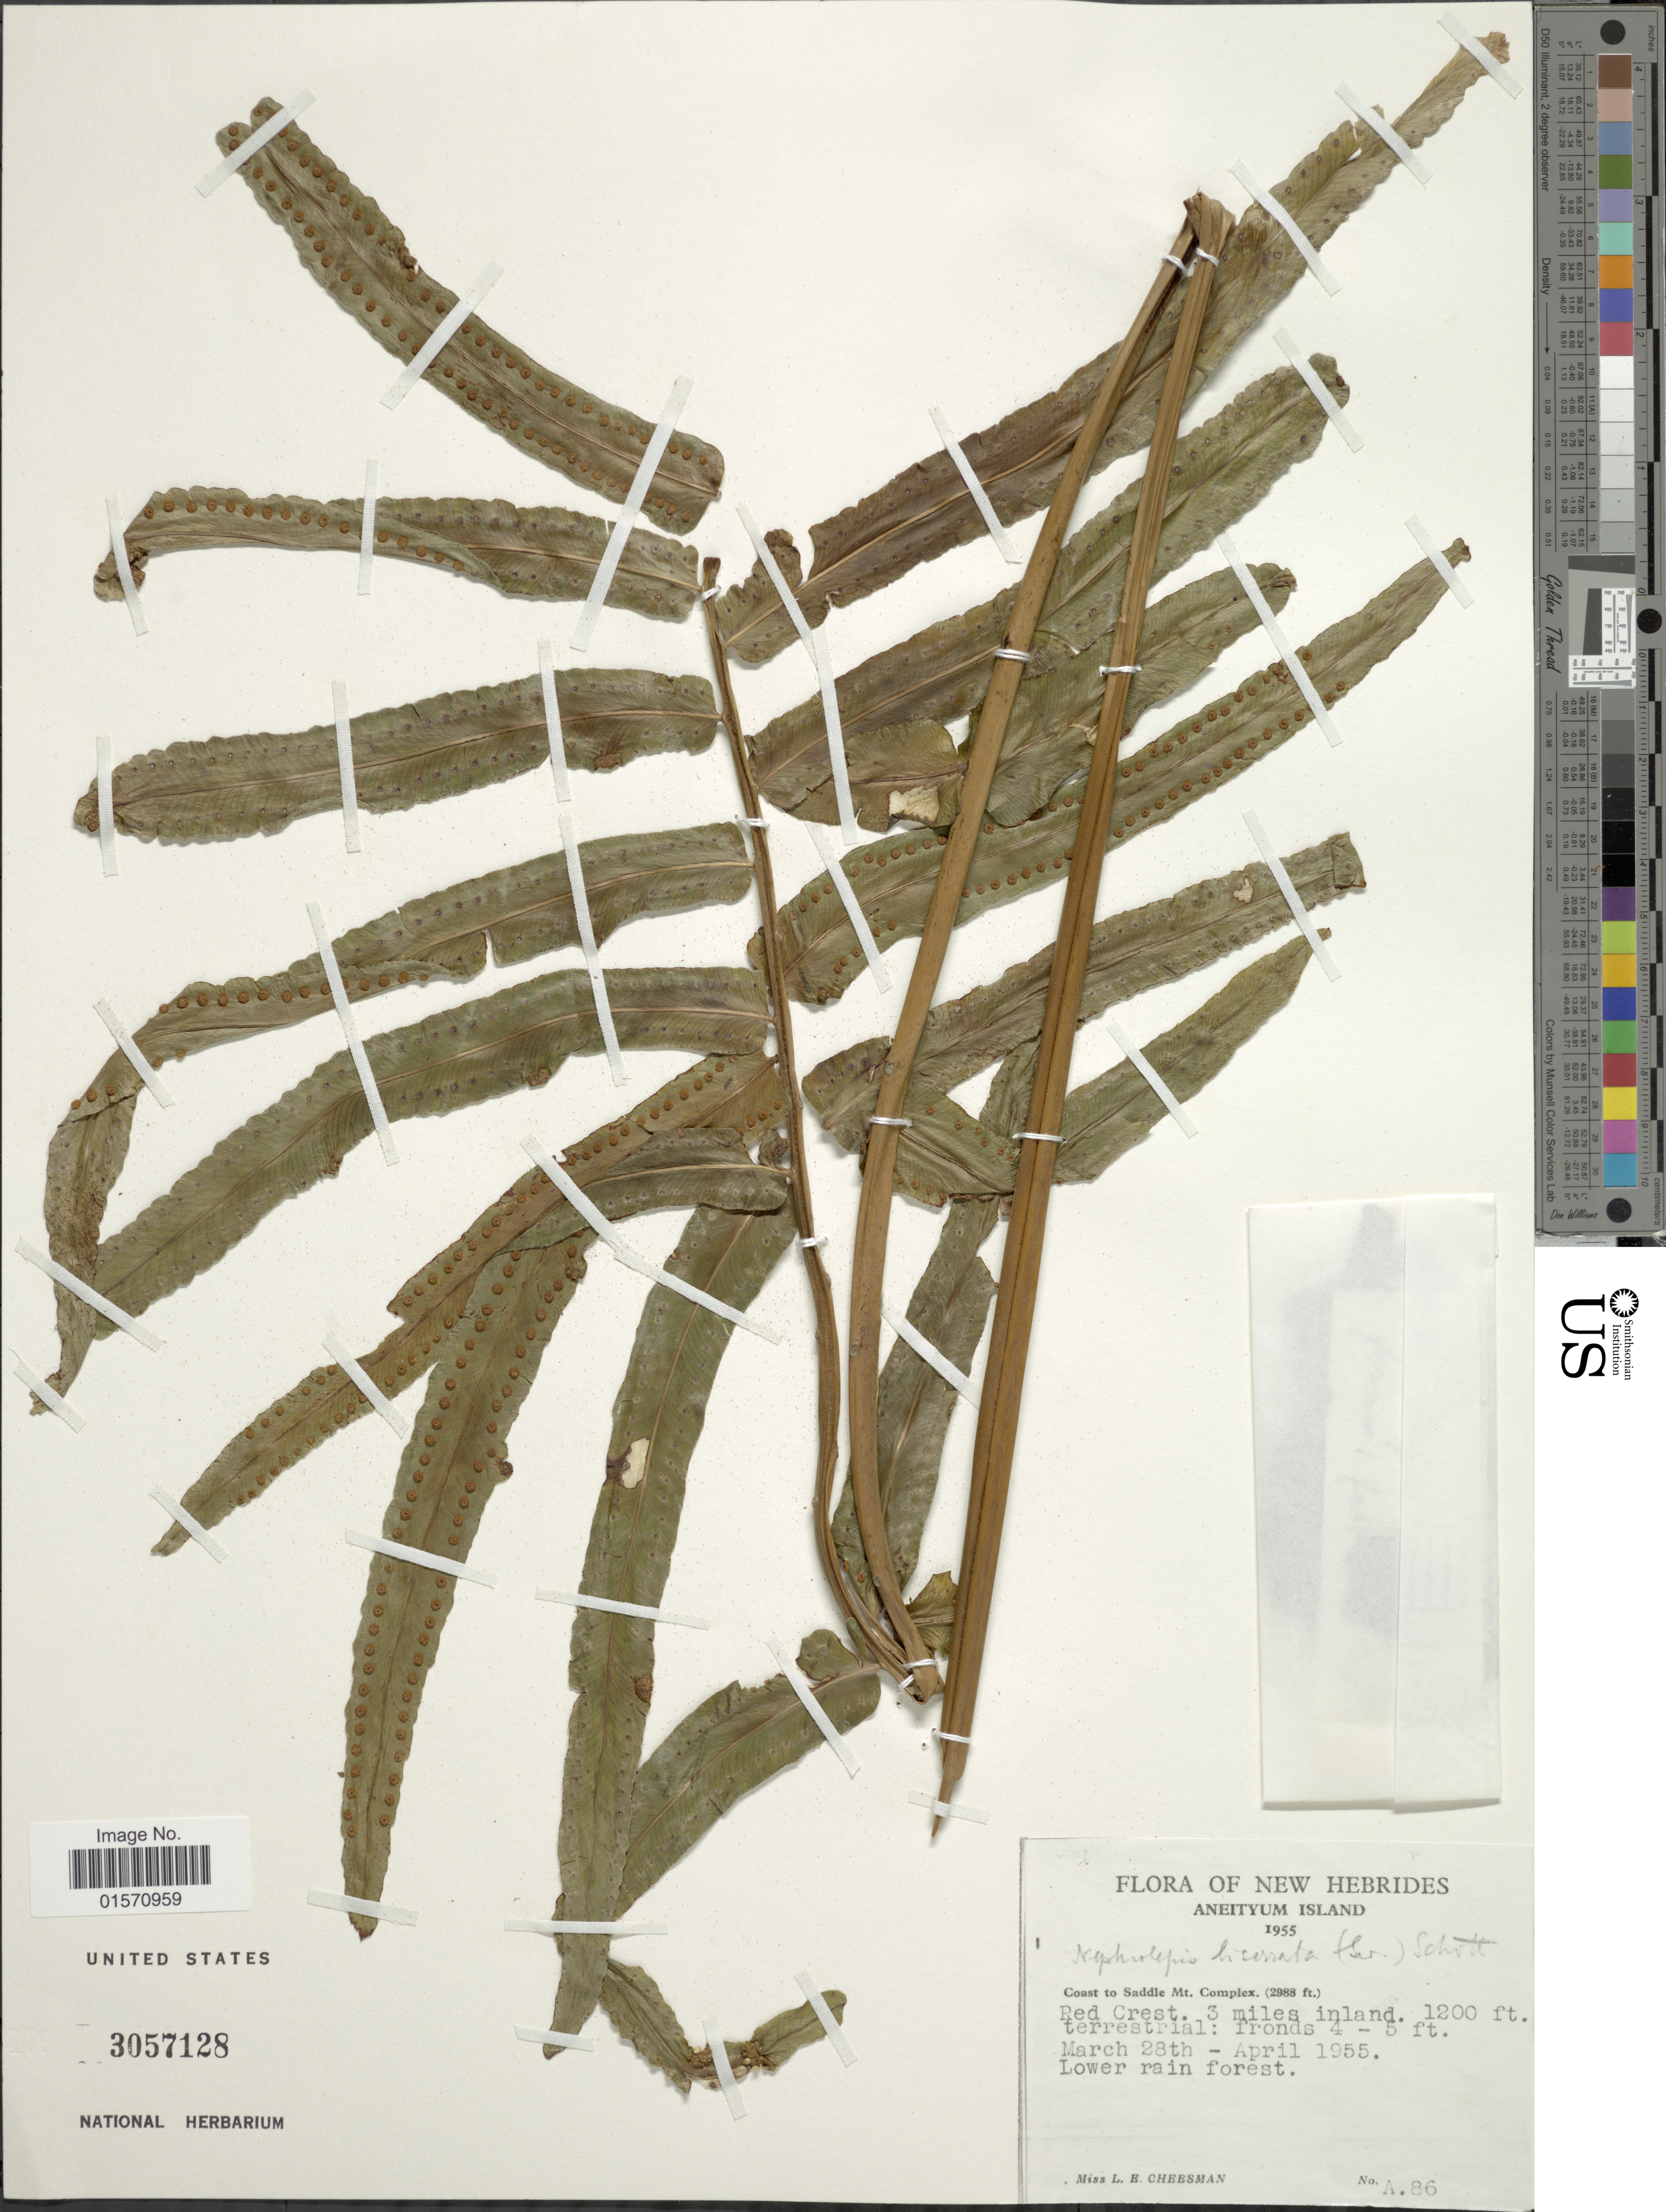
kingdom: Plantae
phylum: Tracheophyta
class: Polypodiopsida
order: Polypodiales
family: Nephrolepidaceae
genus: Nephrolepis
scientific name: Nephrolepis hirsutula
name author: (G. Forst.) C. Presl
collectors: L. E. Cheesman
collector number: A86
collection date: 1955-03-28/1955-04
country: Vanuatu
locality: New Hebrides. Aneityum Island. Coast to Saddle Mt. Complex. Red Crest. 3 miles inland. Lower rain forest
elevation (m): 366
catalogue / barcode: US 3057128